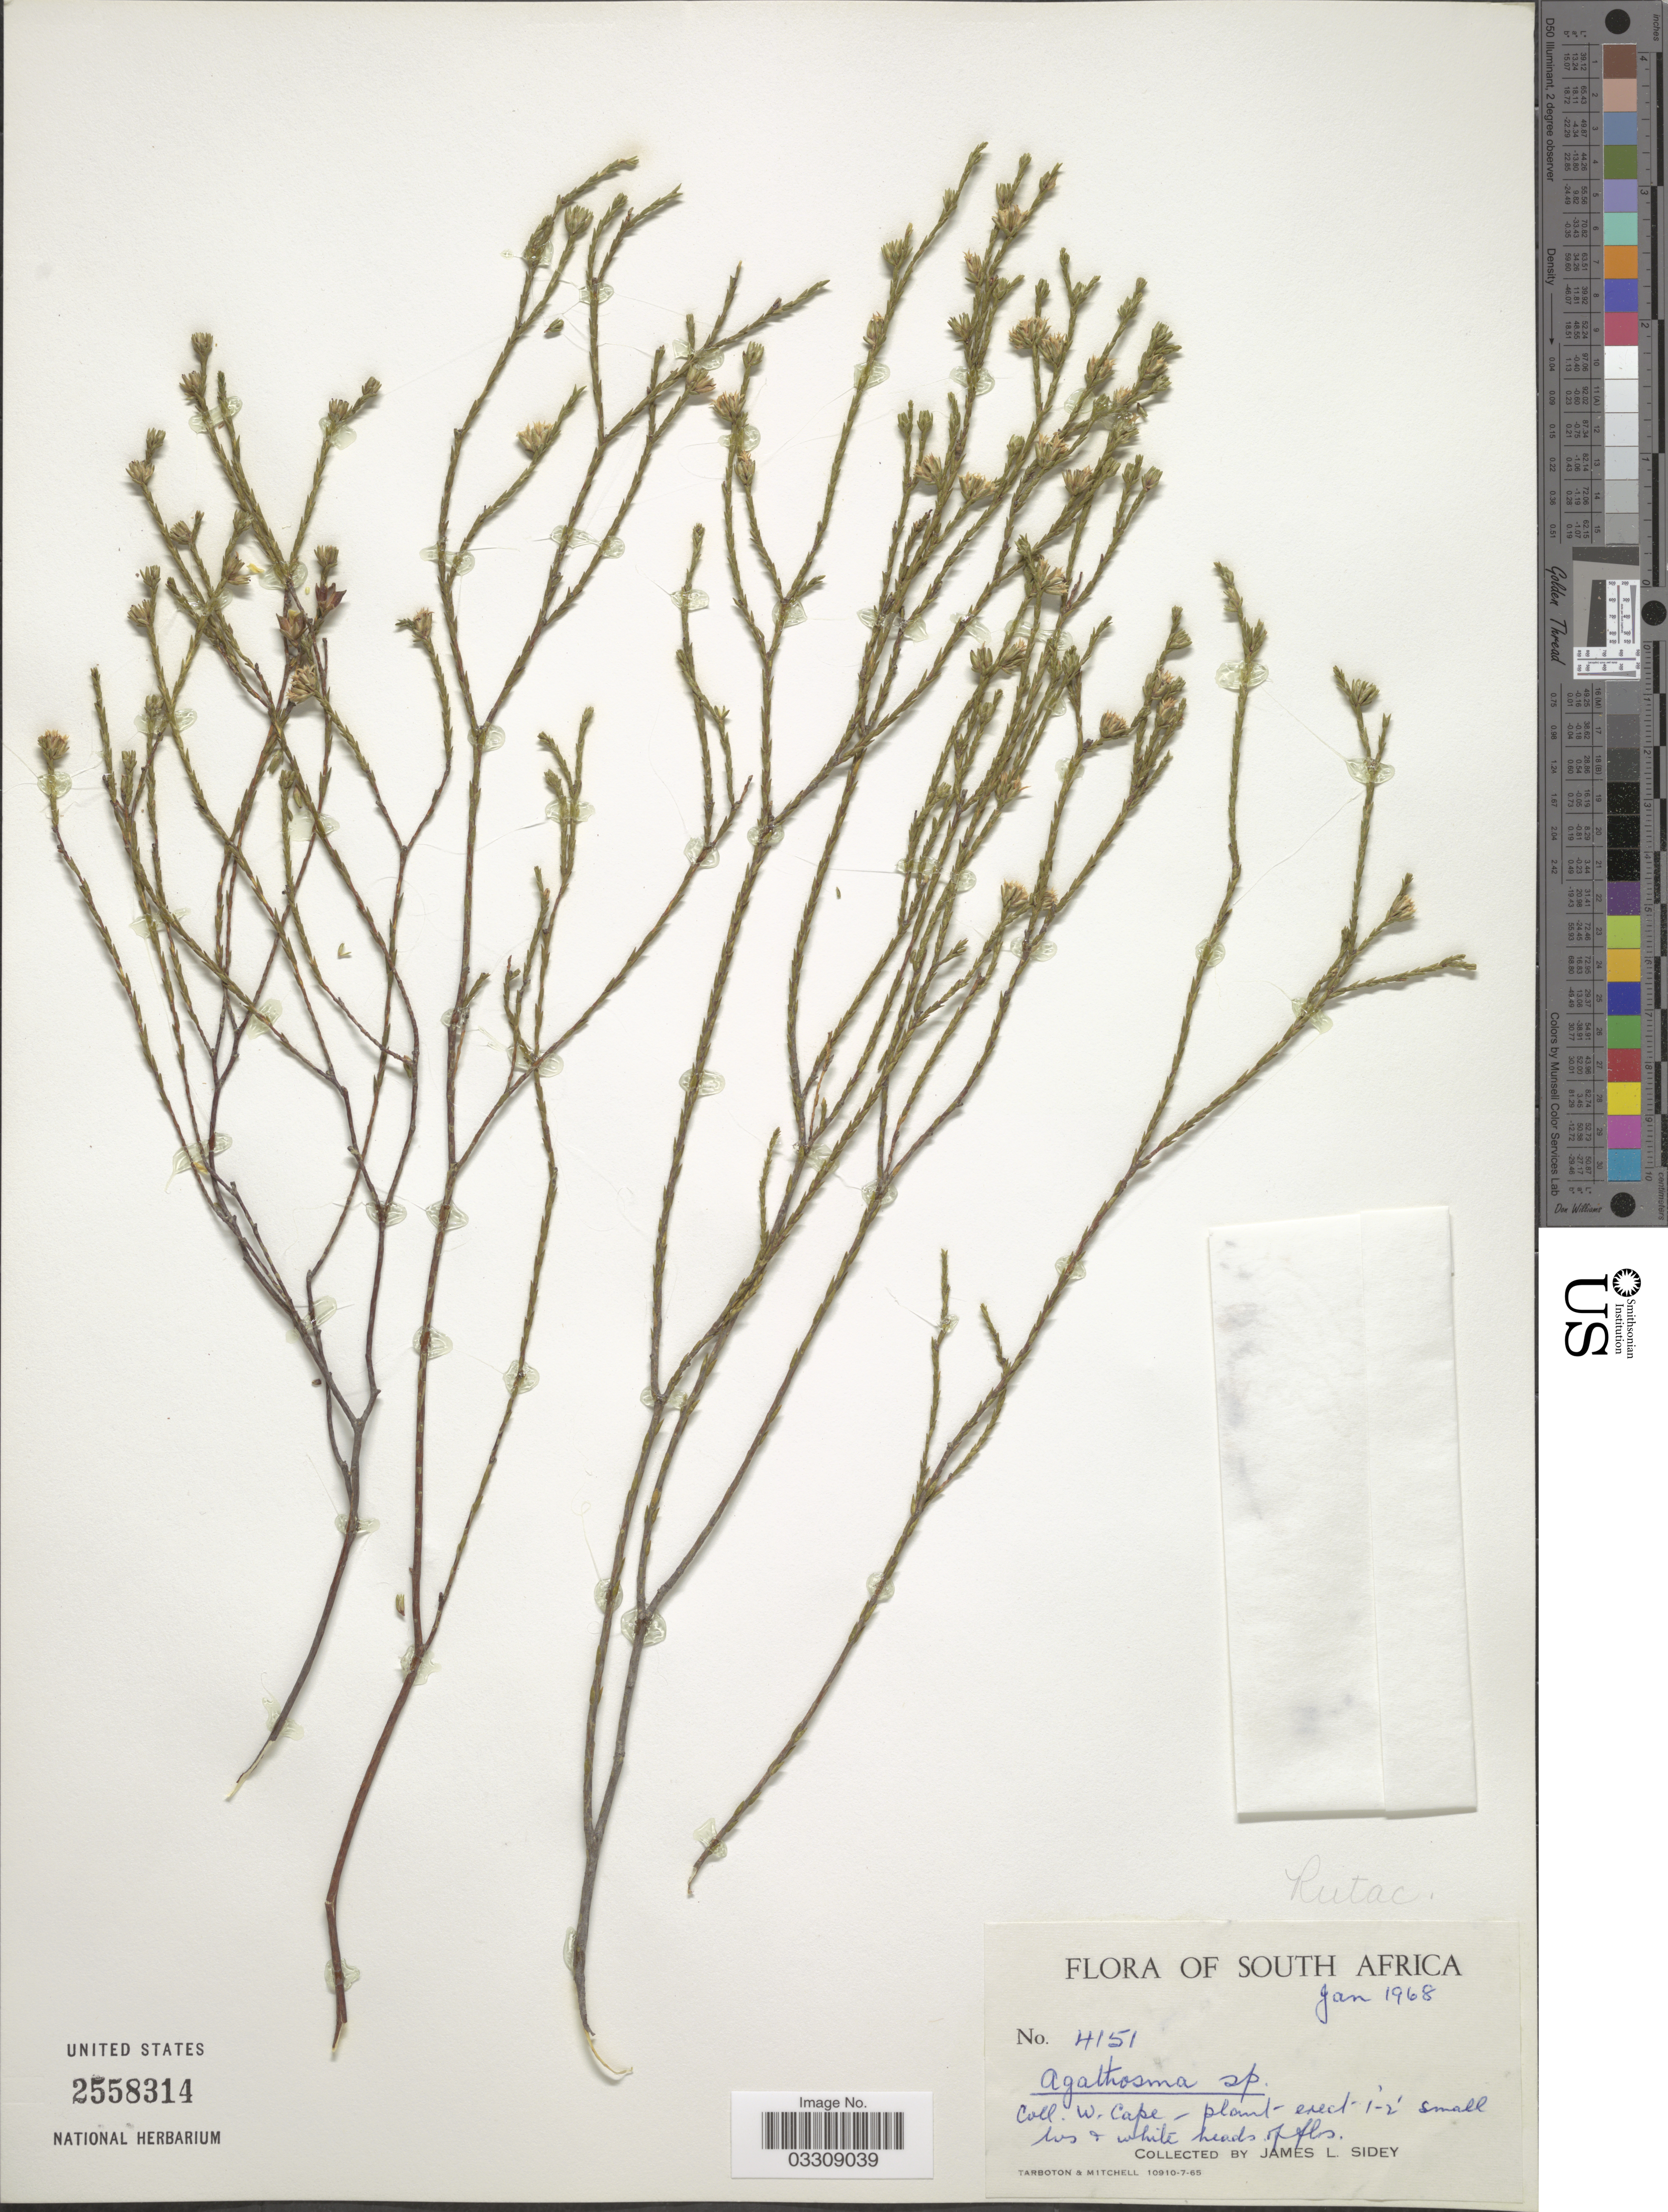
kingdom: Plantae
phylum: Tracheophyta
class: Magnoliopsida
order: Sapindales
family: Rutaceae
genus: Agathosma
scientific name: Agathosma sp.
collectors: J. L. Sidey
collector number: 4151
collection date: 1968-01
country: South Africa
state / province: Western Cape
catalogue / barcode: US 2558314